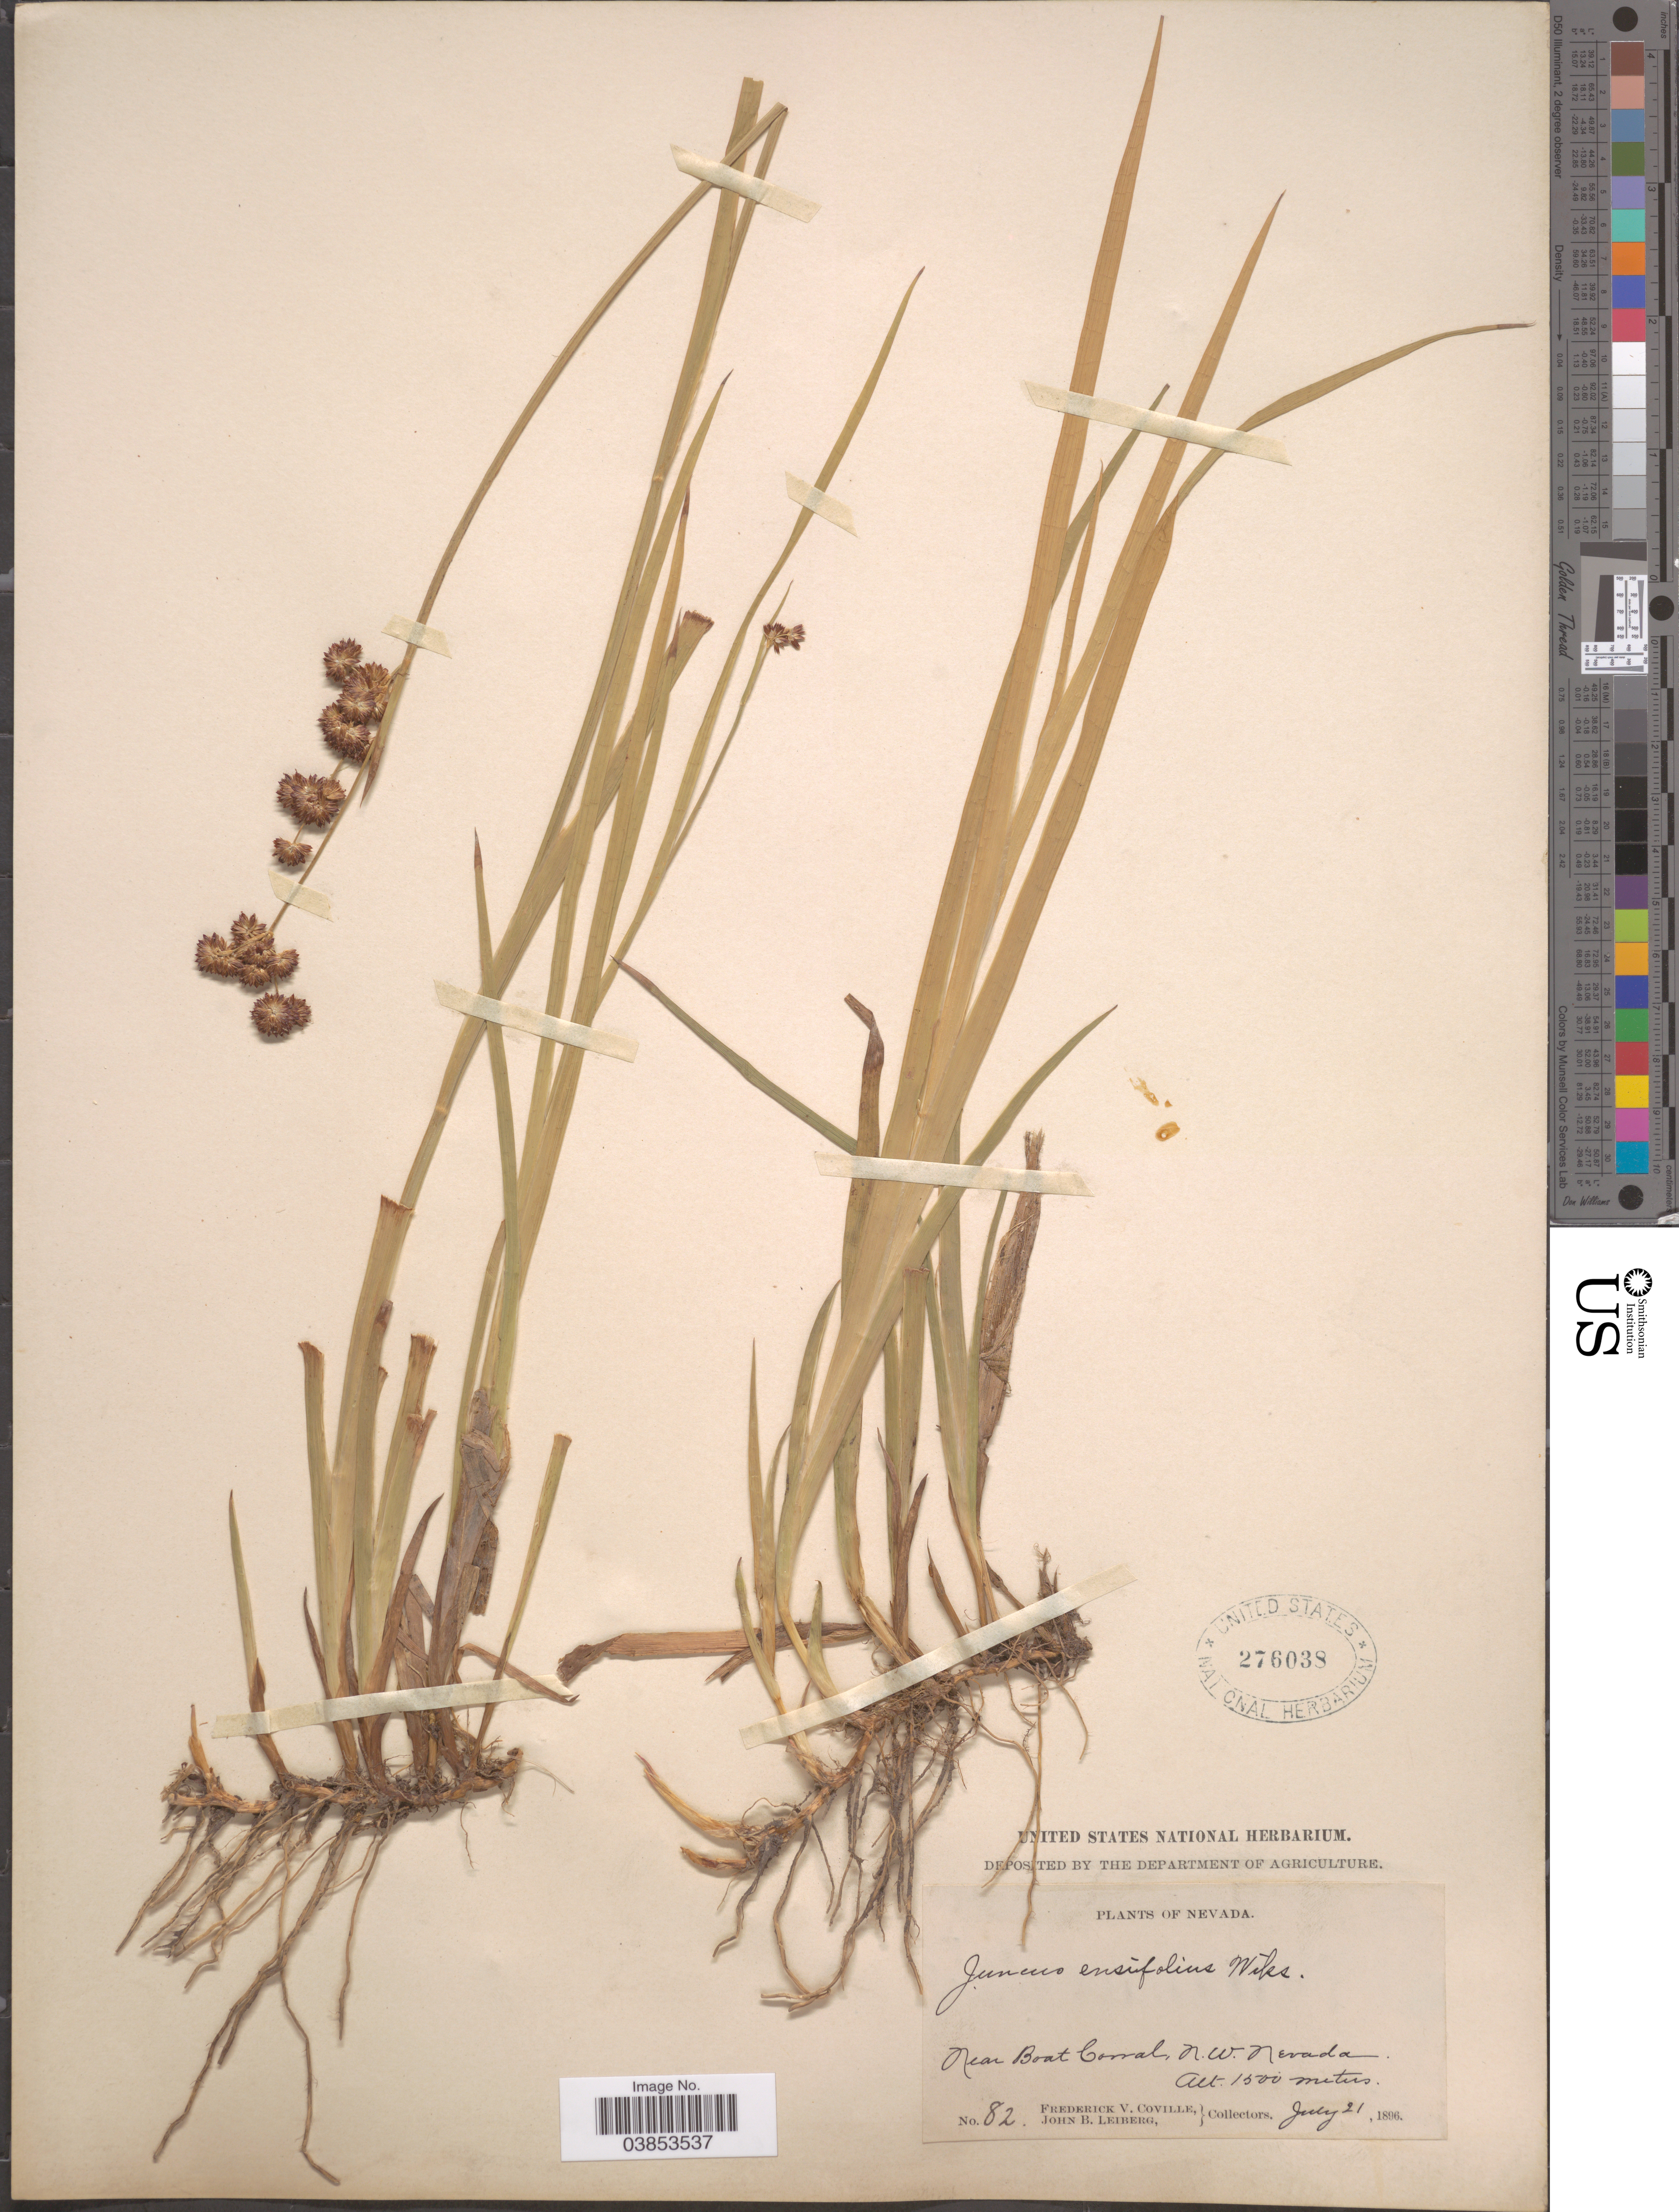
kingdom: Plantae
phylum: Tracheophyta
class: Liliopsida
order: Poales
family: Juncaceae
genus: Juncus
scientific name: Juncus ensifolius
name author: Wikstr.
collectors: F. V. Coville & J. B. Leiberg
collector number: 82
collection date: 1896-07-21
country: United States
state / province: Nevada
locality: Near Boat Corral, N.W. Nevada.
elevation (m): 1500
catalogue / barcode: US 276038